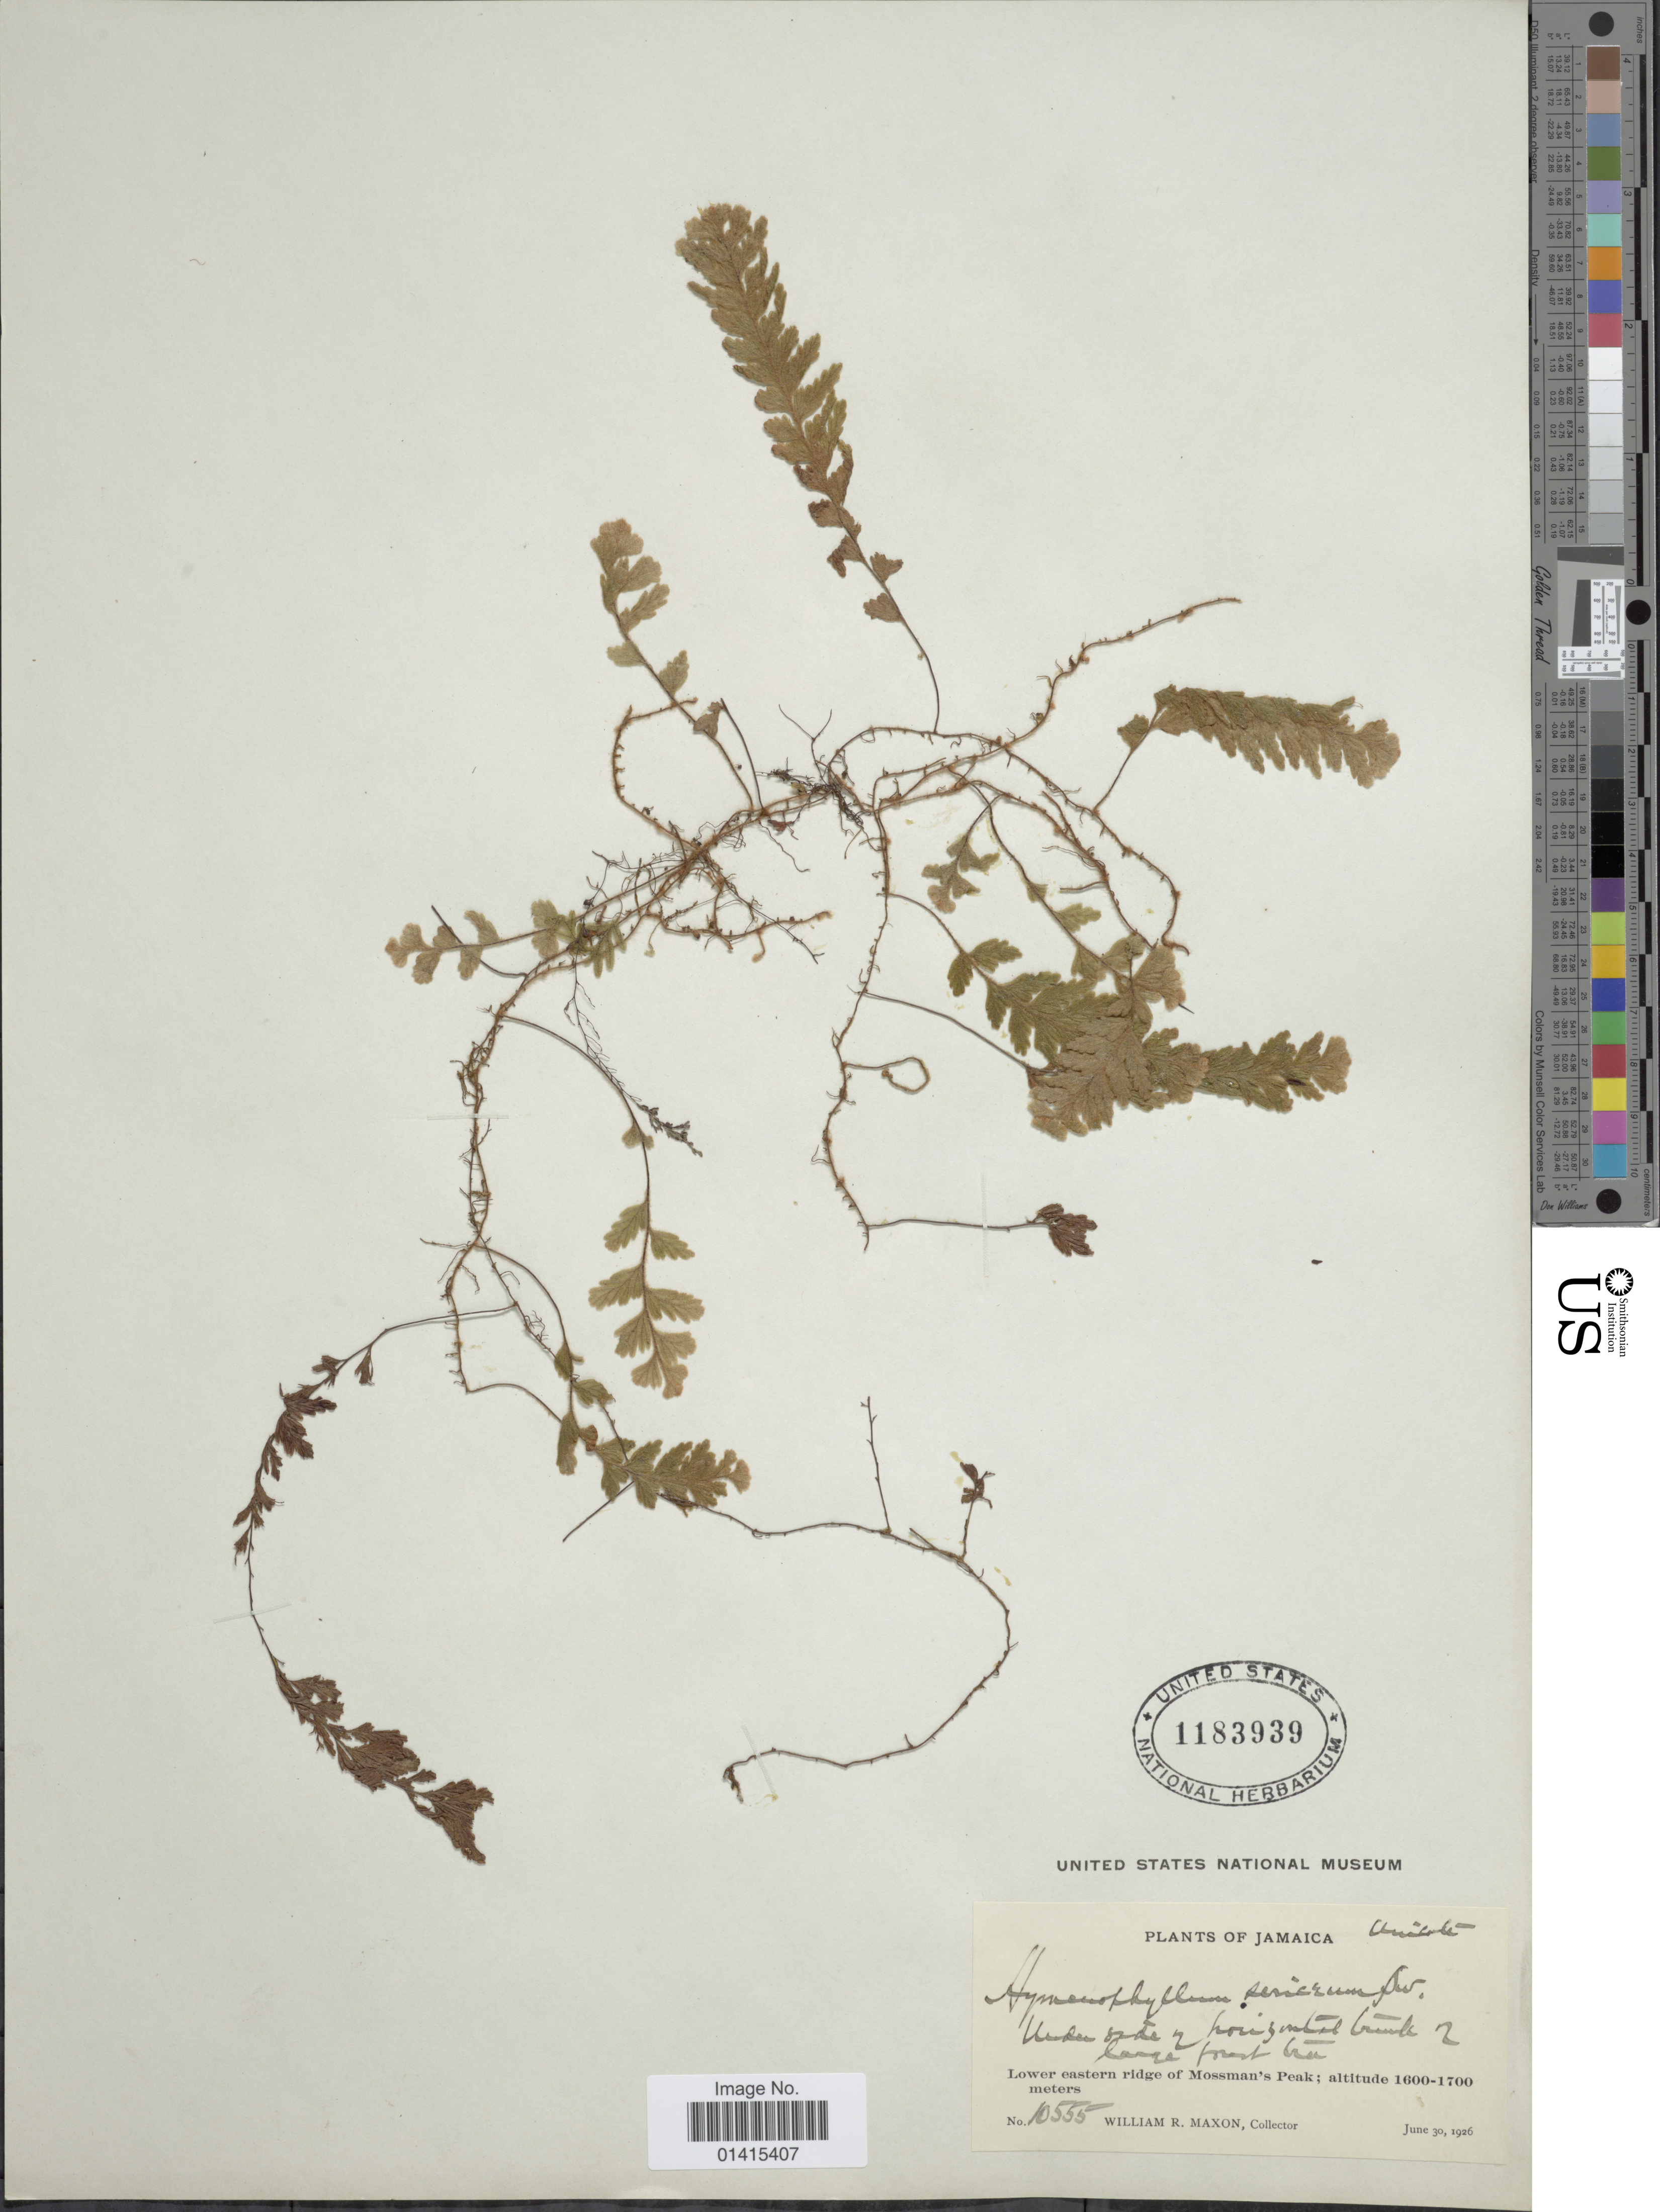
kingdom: Plantae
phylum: Tracheophyta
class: Polypodiopsida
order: Hymenophyllales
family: Hymenophyllaceae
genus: Hymenophyllum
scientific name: Hymenophyllum sericeum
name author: Sw. in Schrad.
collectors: W. R. Maxon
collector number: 10555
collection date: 1926-06-30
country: Jamaica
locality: Lower eastern ridge of Mossman's Peak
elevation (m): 1600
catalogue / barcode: US 1183939